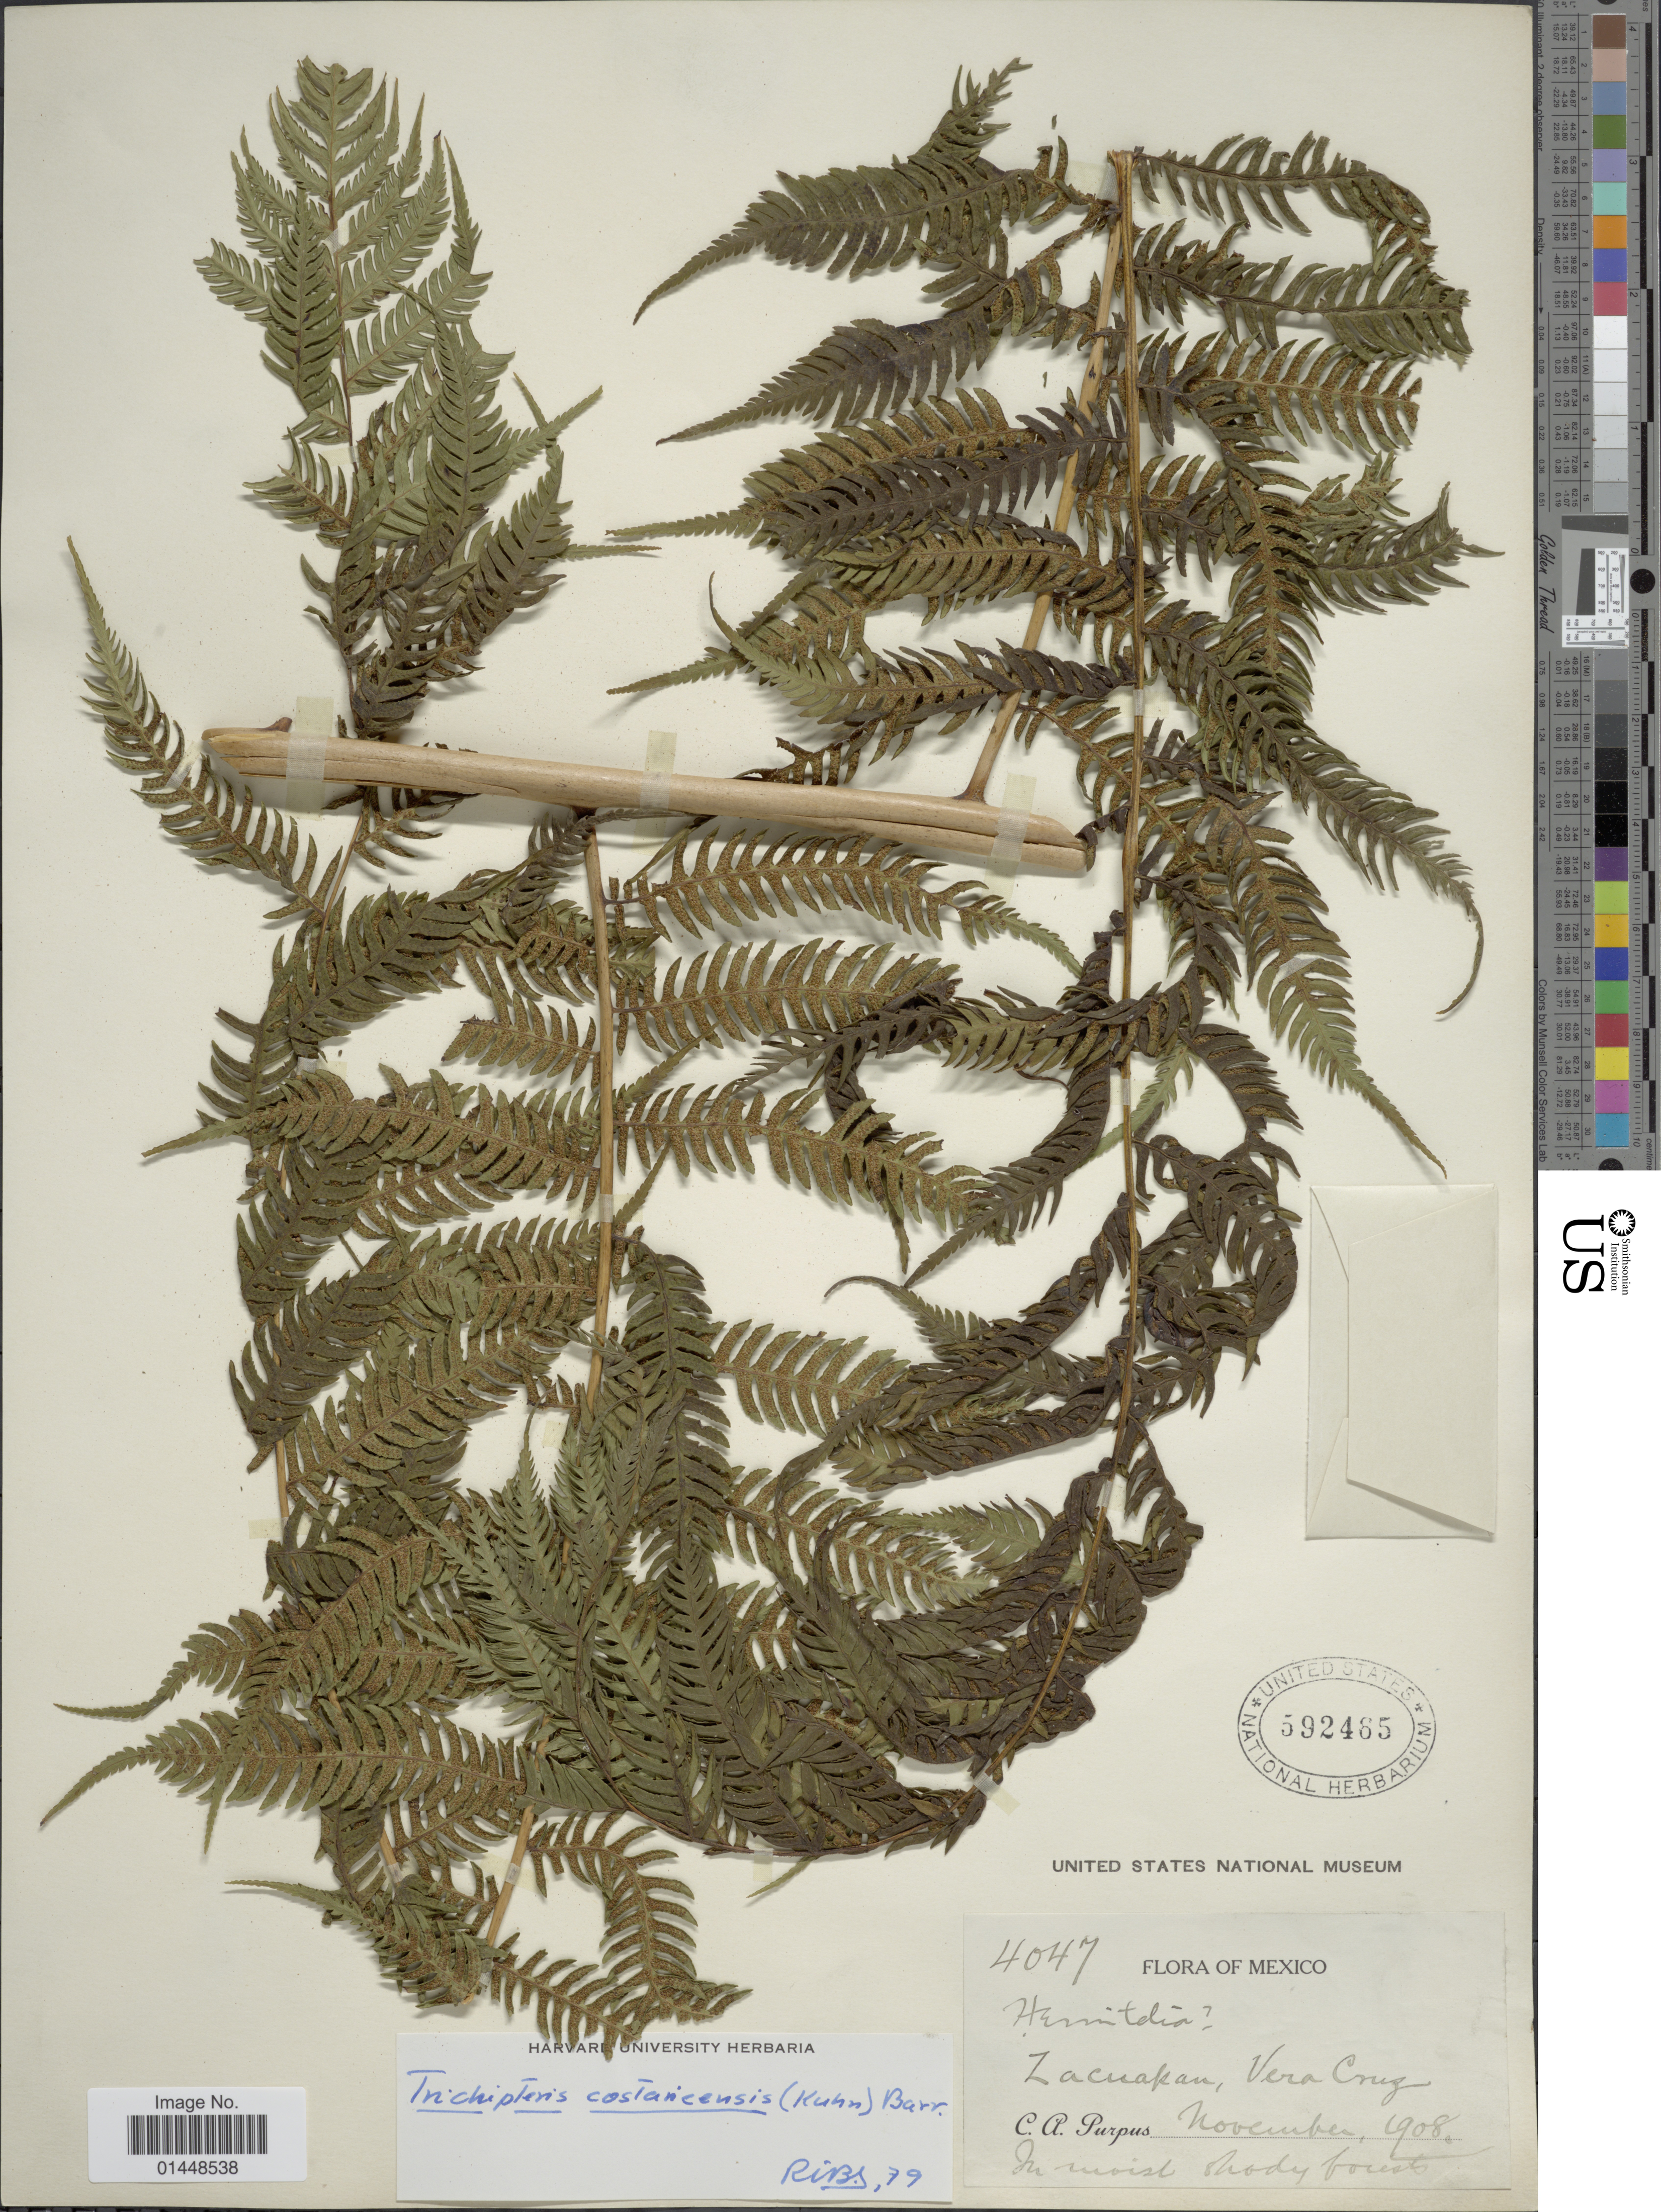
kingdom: Plantae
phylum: Tracheophyta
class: Polypodiopsida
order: Cyatheales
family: Cyatheaceae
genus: Cyathea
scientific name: Cyathea costaricensis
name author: (Kuhn) Domin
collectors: C. A. Purpus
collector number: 4047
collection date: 1908-11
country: Mexico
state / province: Veracruz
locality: Zacuapan, Vera Cruz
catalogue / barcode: US 592465